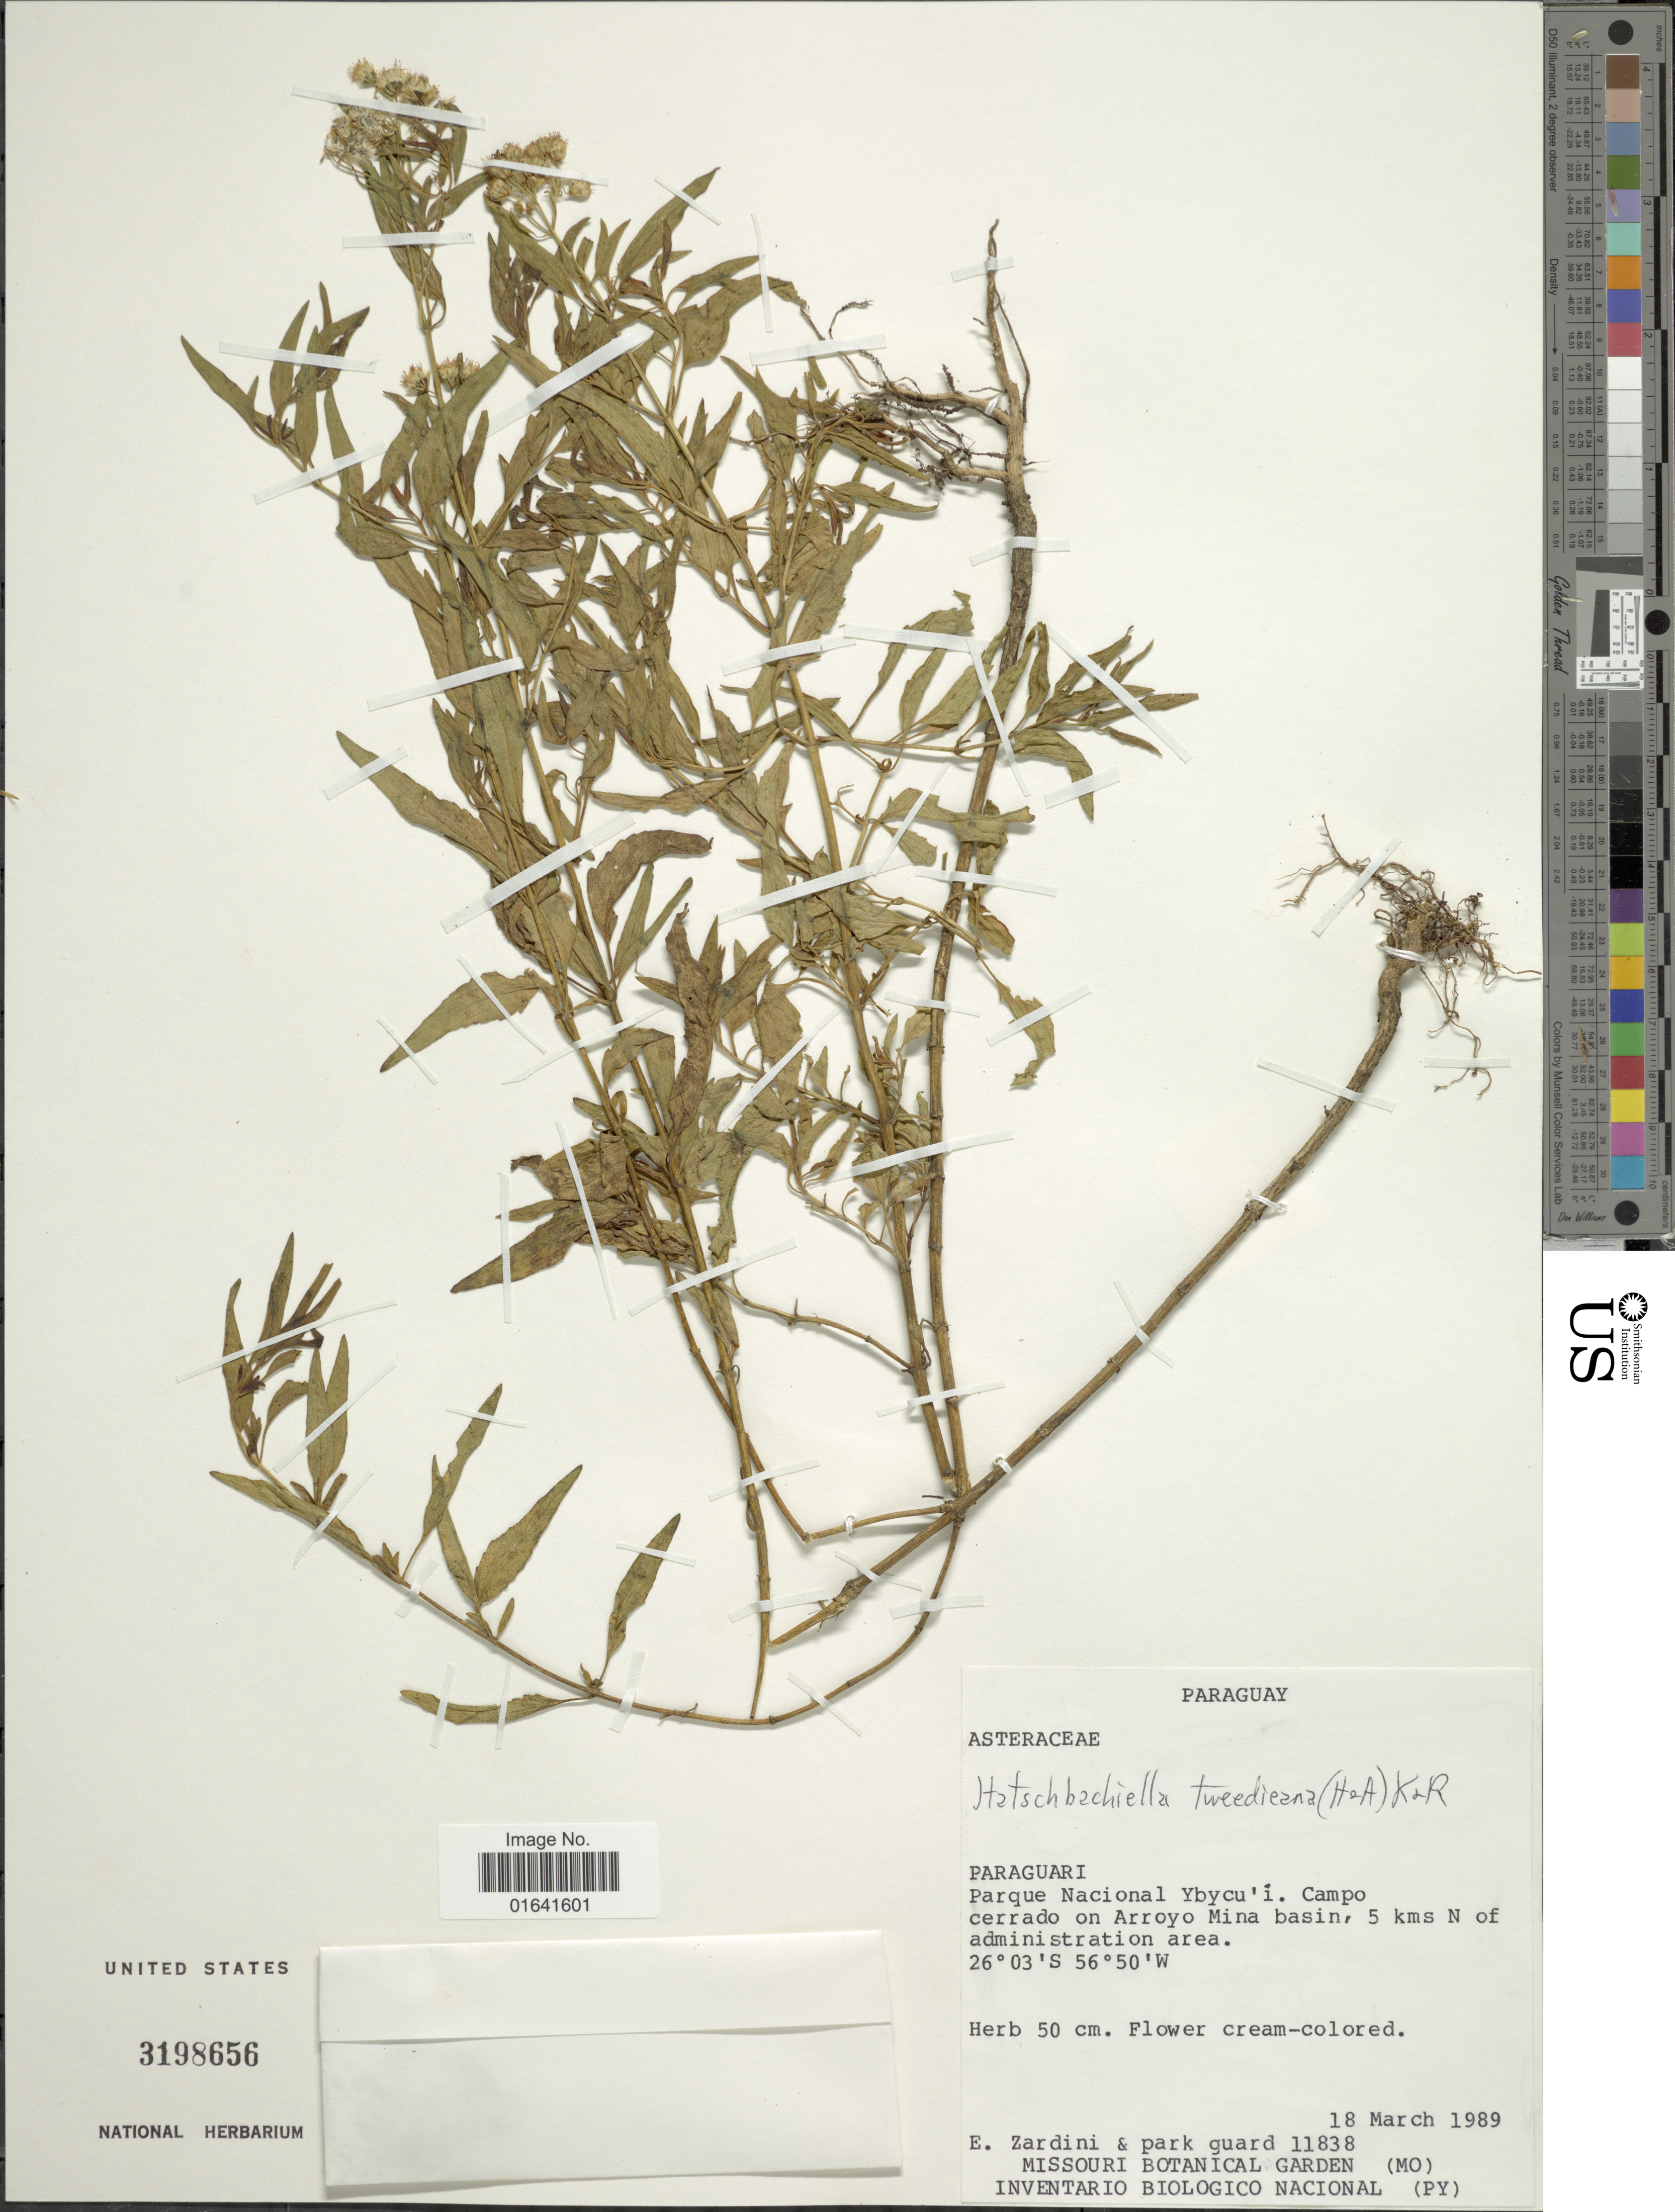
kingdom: Plantae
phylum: Tracheophyta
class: Magnoliopsida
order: Asterales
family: Asteraceae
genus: Hatschbachiella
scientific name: Hatschbachiella tweedieana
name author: (Hook. & Arn.) R.M. King & H. Rob.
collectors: E. M. Zardini & Park guard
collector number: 11838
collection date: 1989-03-18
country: Paraguay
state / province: Paraguari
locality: Parque Nacional Ybycu' i. Campo cerrado on arroyo Mina basin, 5 kms N of administration area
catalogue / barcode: US 3198656